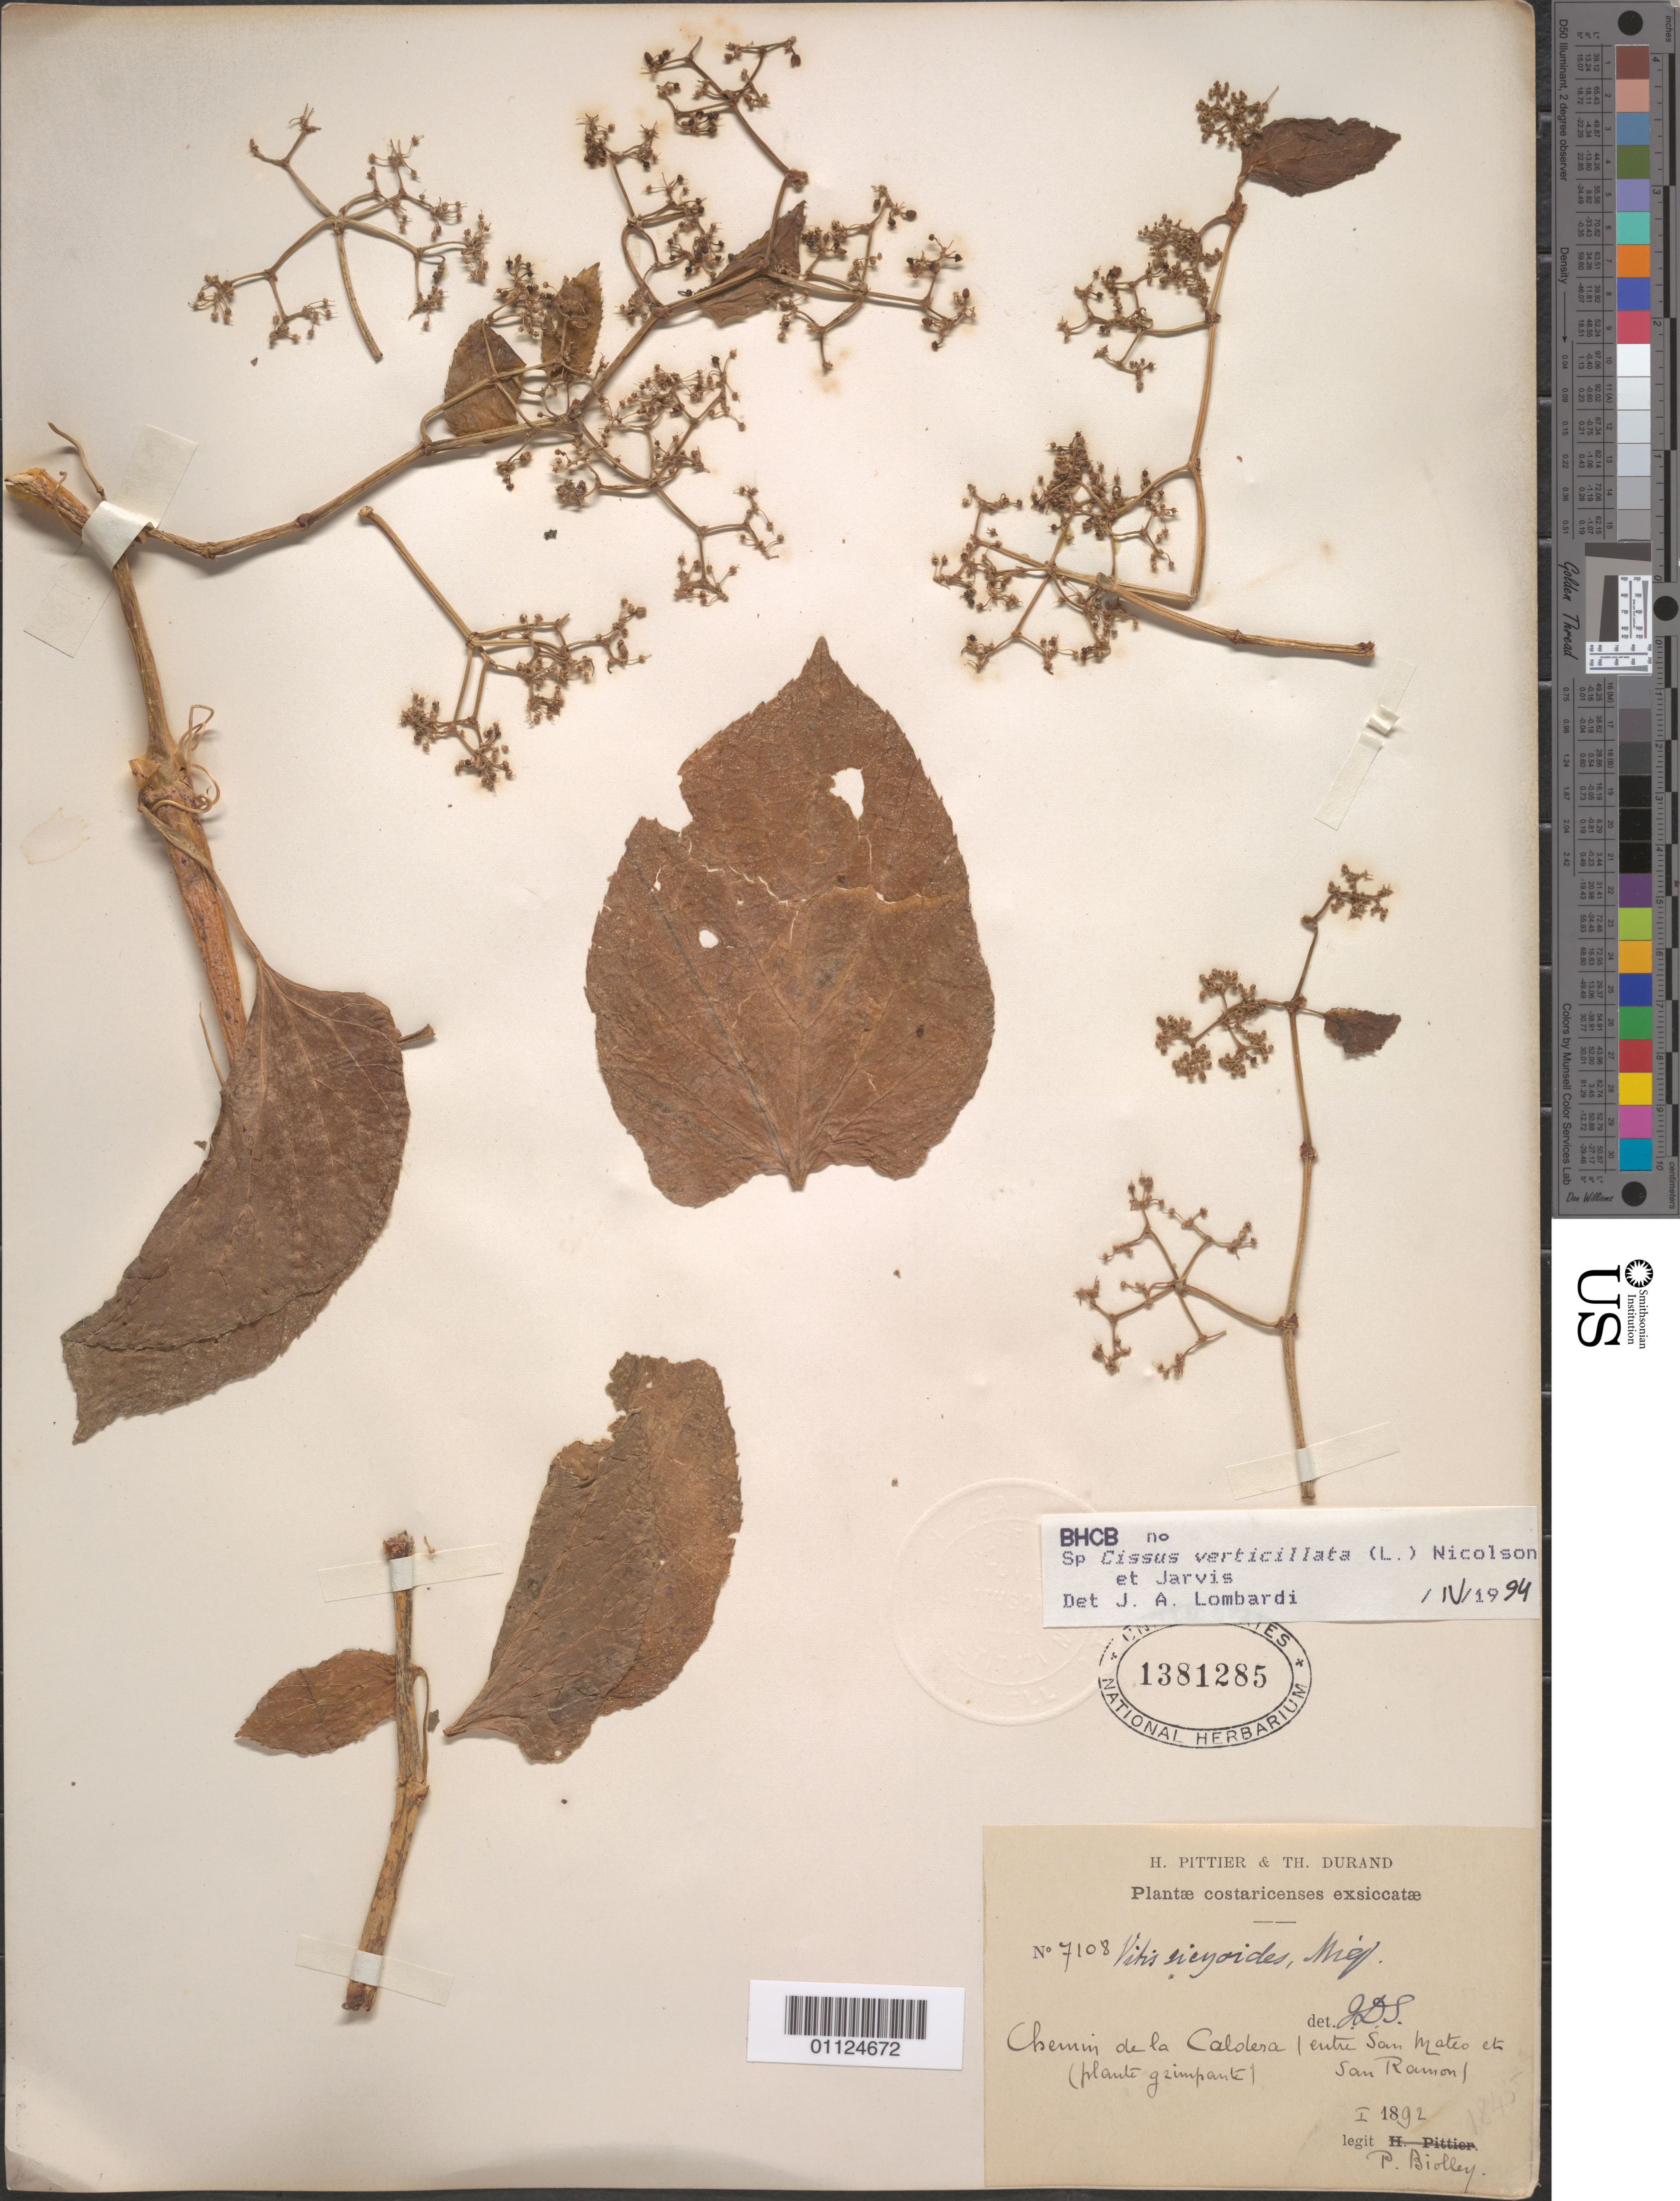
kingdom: Plantae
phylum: Tracheophyta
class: Magnoliopsida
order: Vitales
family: Vitaceae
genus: Cissus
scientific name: Cissus verticillata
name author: (L.) Nicolson & C.E. Jarvis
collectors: H. F. Pittier & T. Durand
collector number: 7108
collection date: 1892-01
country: Costa Rica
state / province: Alajuela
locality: San Ramon.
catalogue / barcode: US 1381285